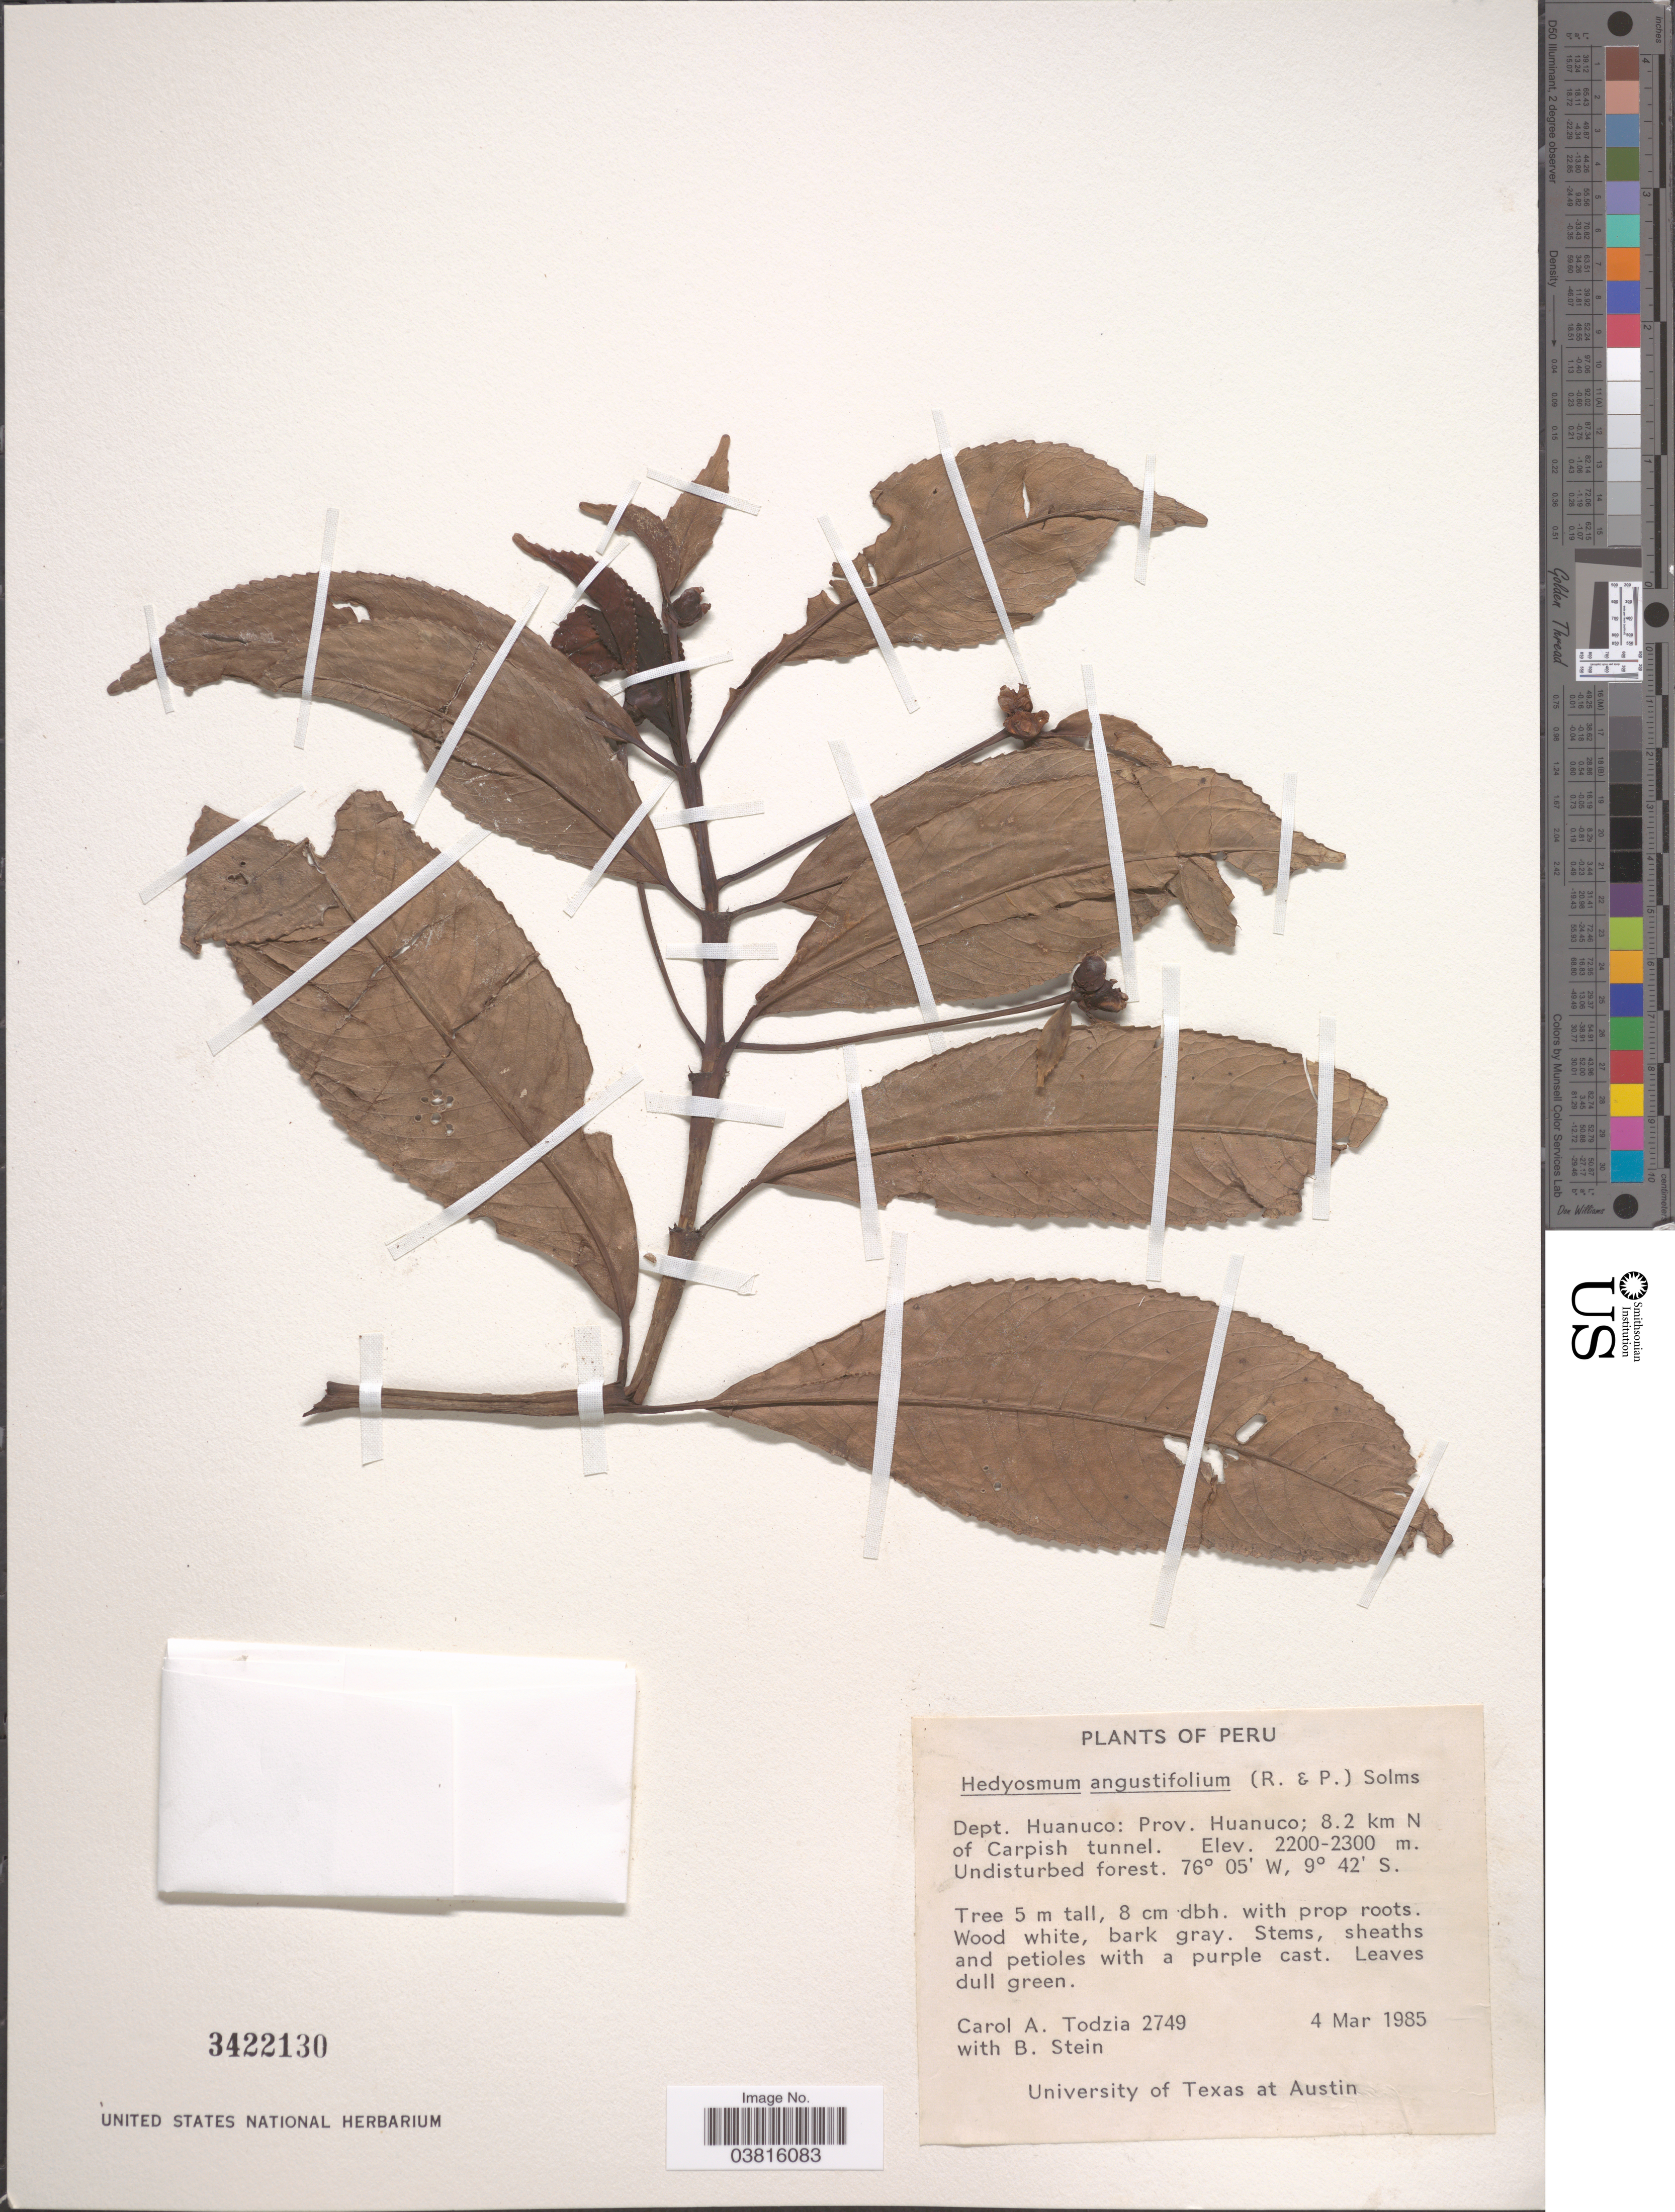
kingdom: Plantae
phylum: Tracheophyta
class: Magnoliopsida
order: Chloranthales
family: Chloranthaceae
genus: Hedyosmum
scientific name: Hedyosmum angustifolium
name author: Solms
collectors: C. A. Todzia & B. Stein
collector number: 2749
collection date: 1985-03-04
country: Peru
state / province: Huánuco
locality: Dept. Huanuco: Prov. Huanuco; 8.2 km N of Carpish tunnel.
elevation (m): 2200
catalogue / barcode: US 3422130